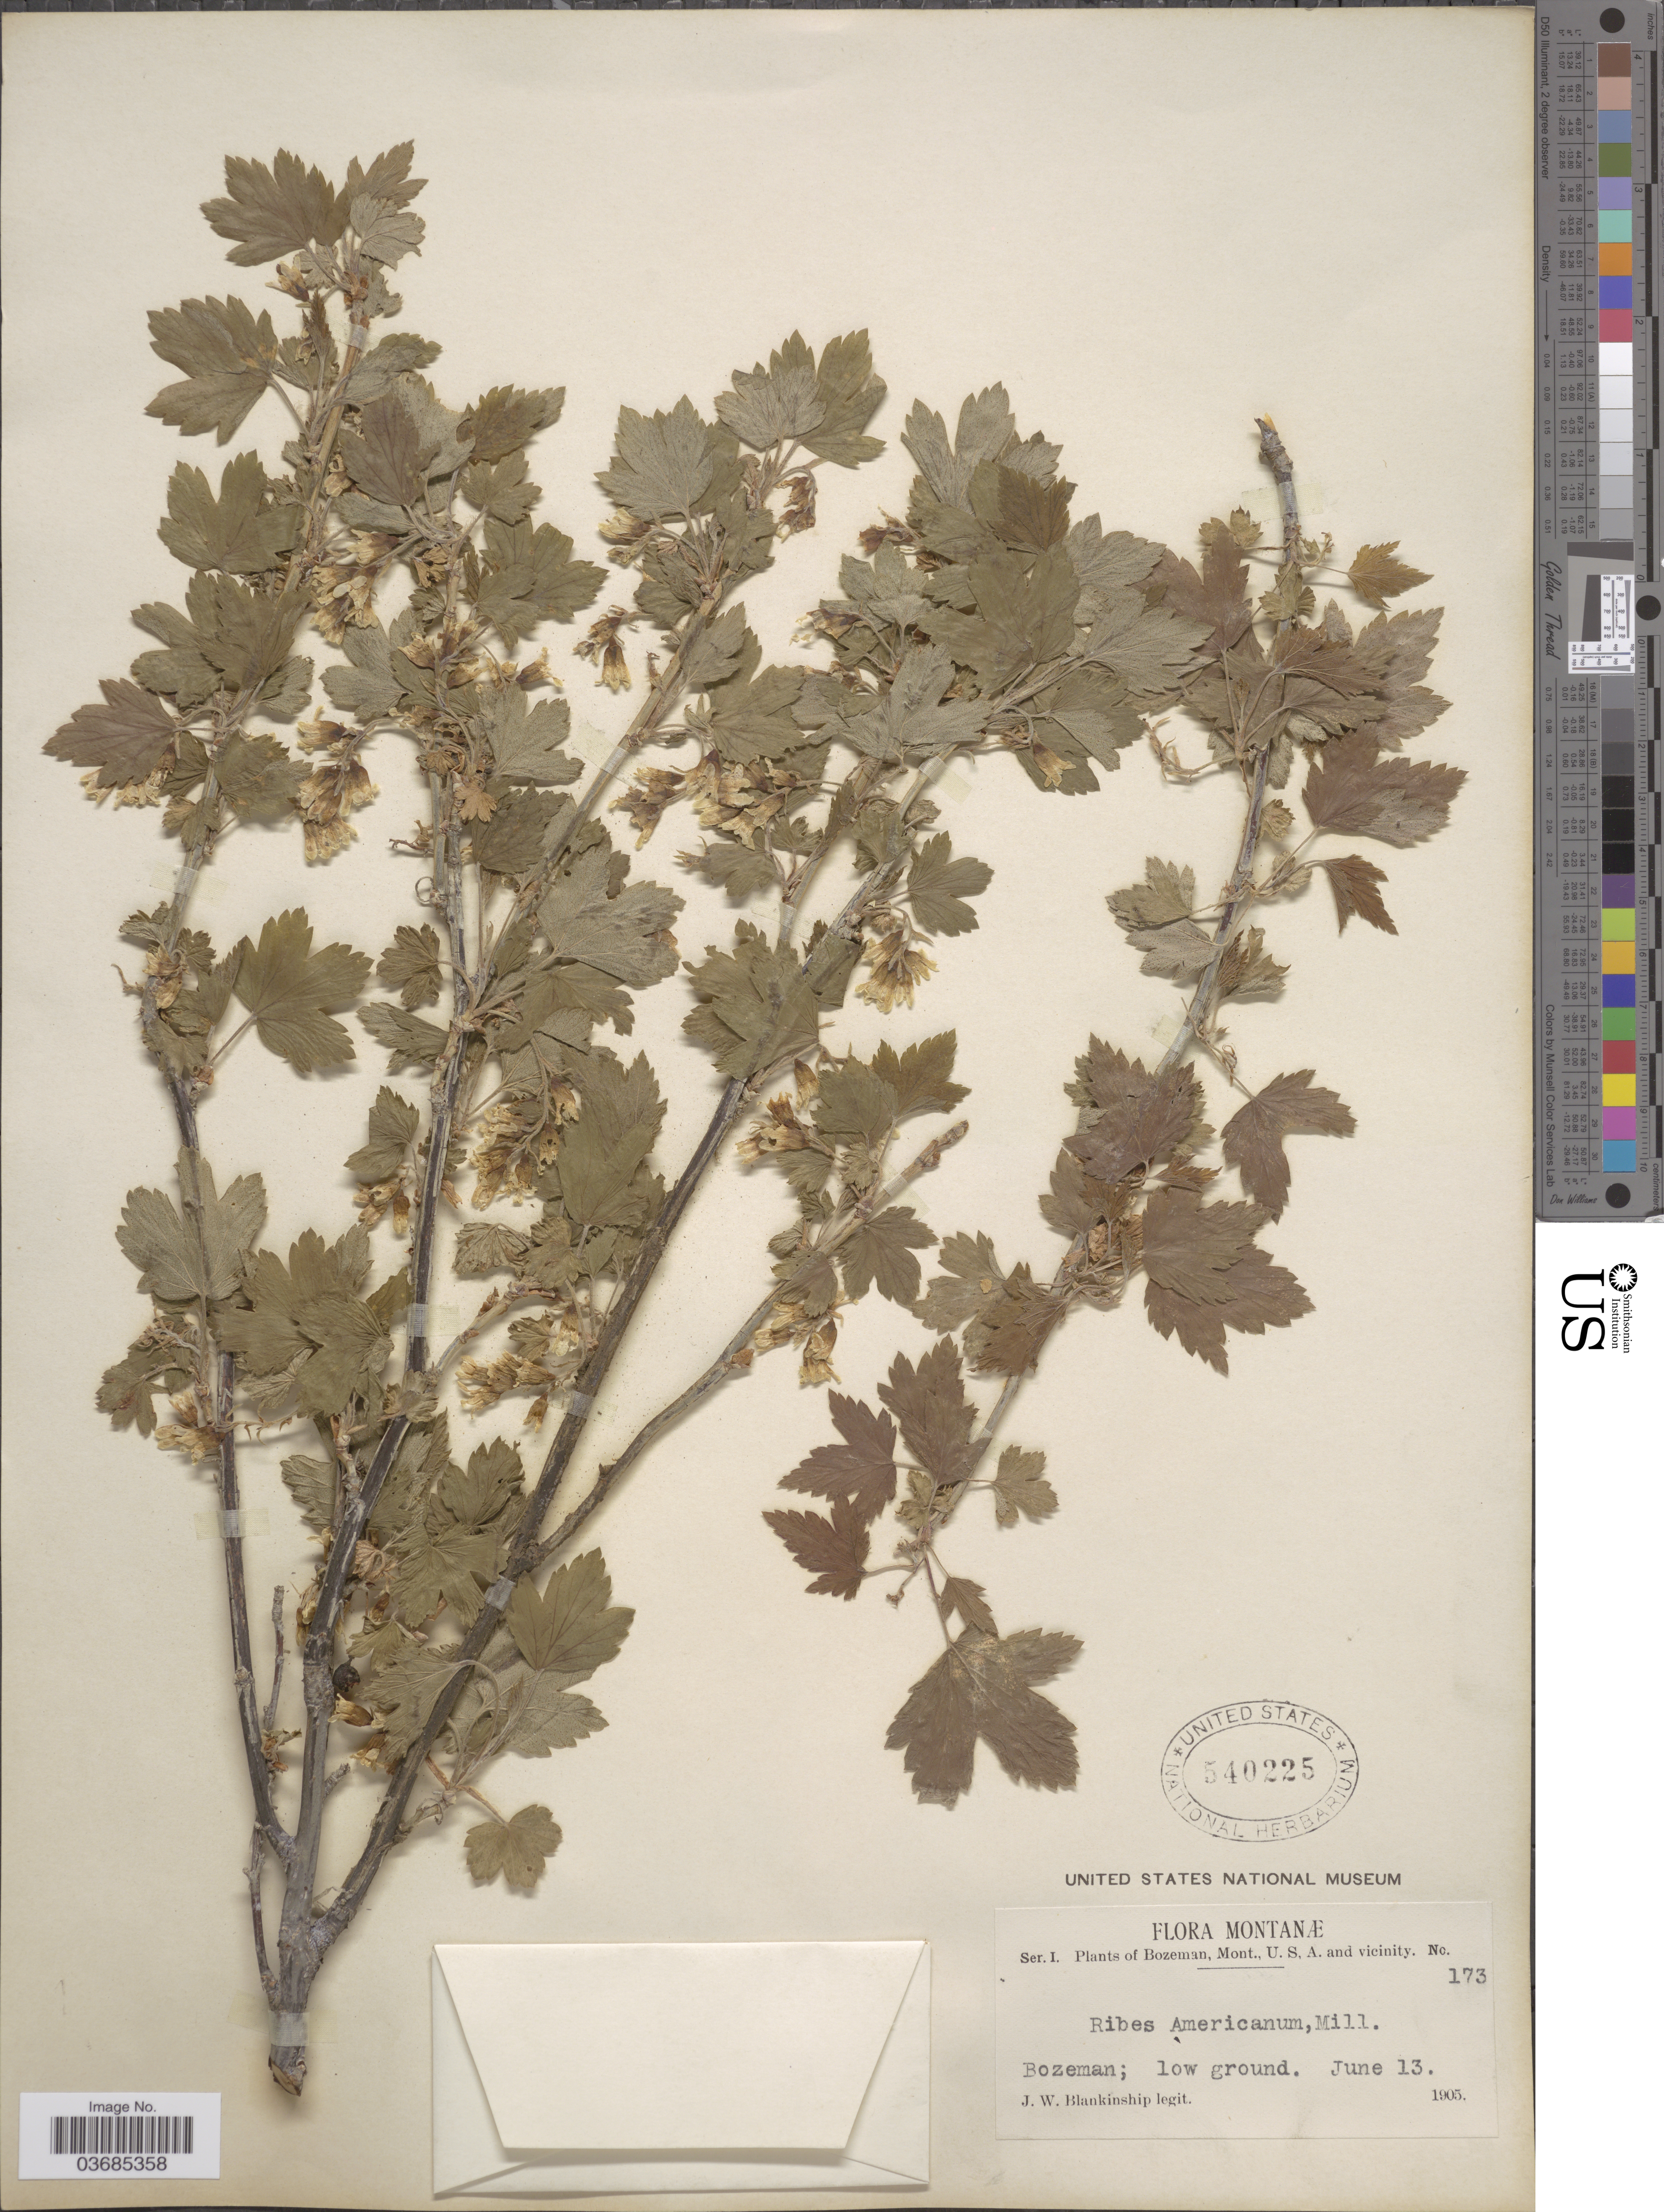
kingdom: Plantae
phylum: Tracheophyta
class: Magnoliopsida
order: Saxifragales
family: Grossulariaceae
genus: Ribes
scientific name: Ribes americanum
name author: Mill.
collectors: J. W. Blankinship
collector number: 173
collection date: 1905-06-13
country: United States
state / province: Montana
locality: Montanæ. Bozeman, U.S.A. and vicinity. Low ground.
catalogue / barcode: US 540225